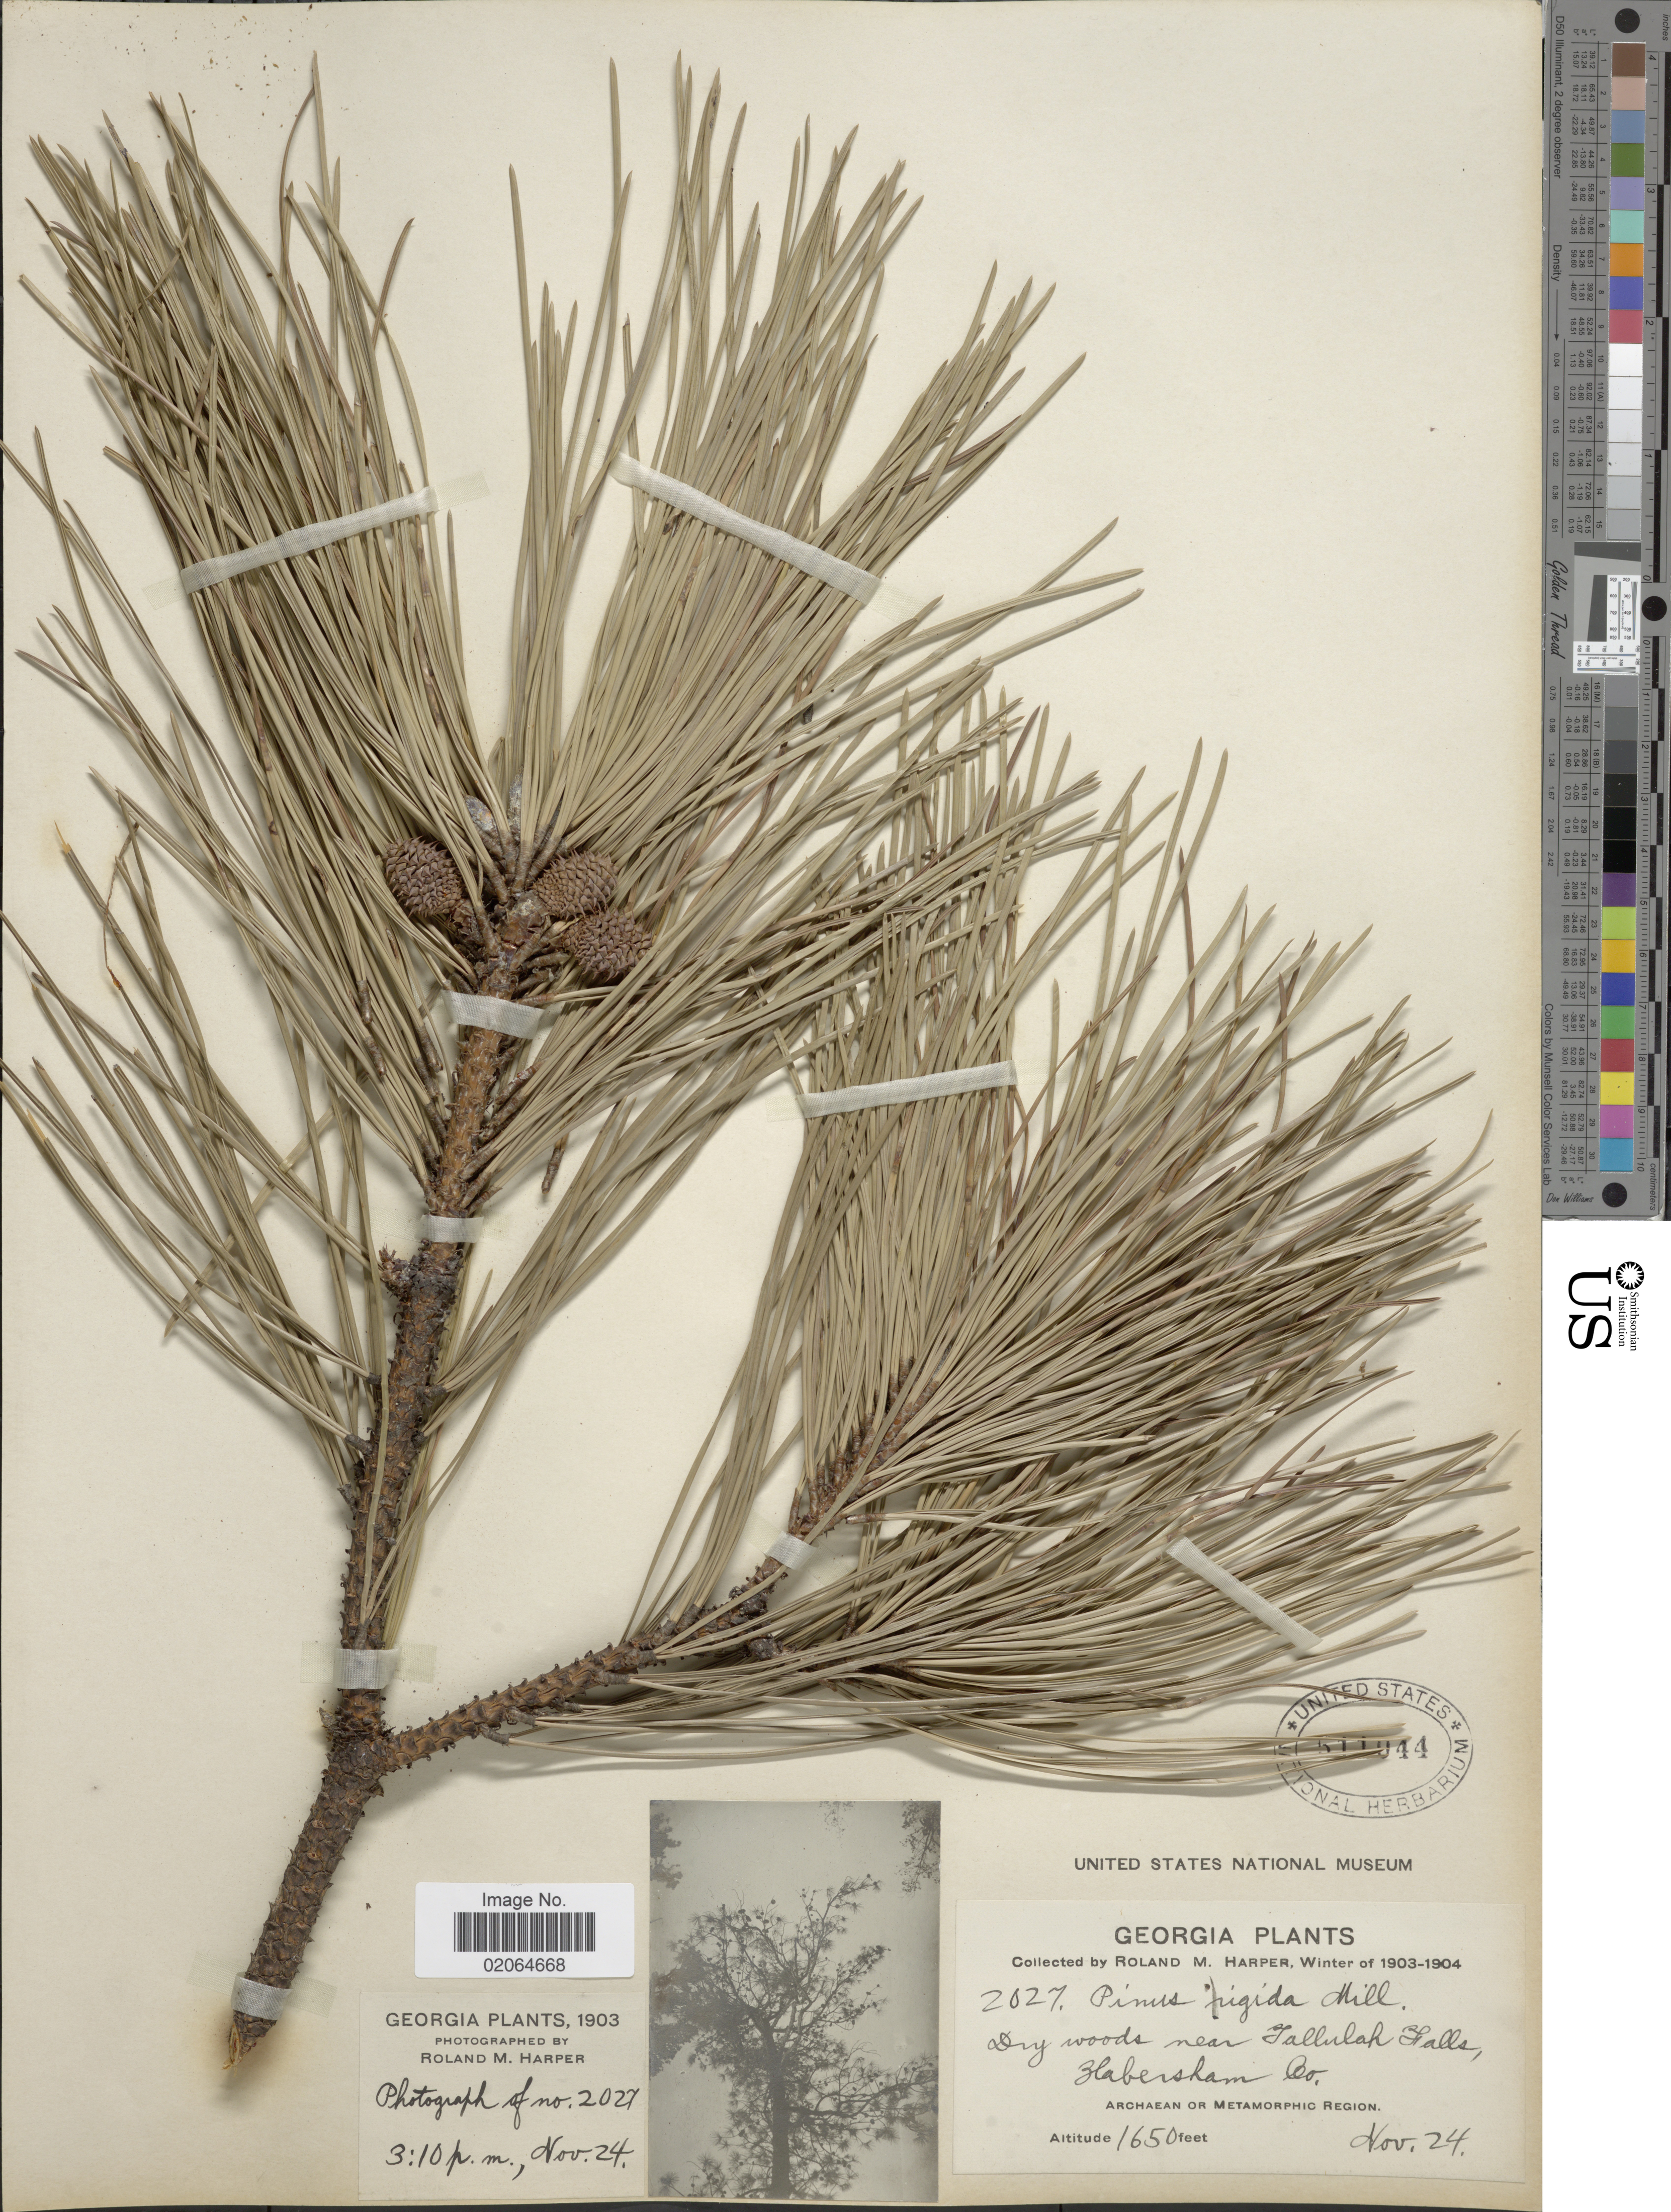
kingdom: Plantae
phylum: Tracheophyta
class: Pinopsida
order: Pinales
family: Pinaceae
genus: Pinus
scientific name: Pinus rigida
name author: Mill.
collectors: R. M. Harper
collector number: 2027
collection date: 1903-12-24/1904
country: United States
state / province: Georgia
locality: Dry woods near Tallulah Falls, Habersham Co.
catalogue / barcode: US 511044